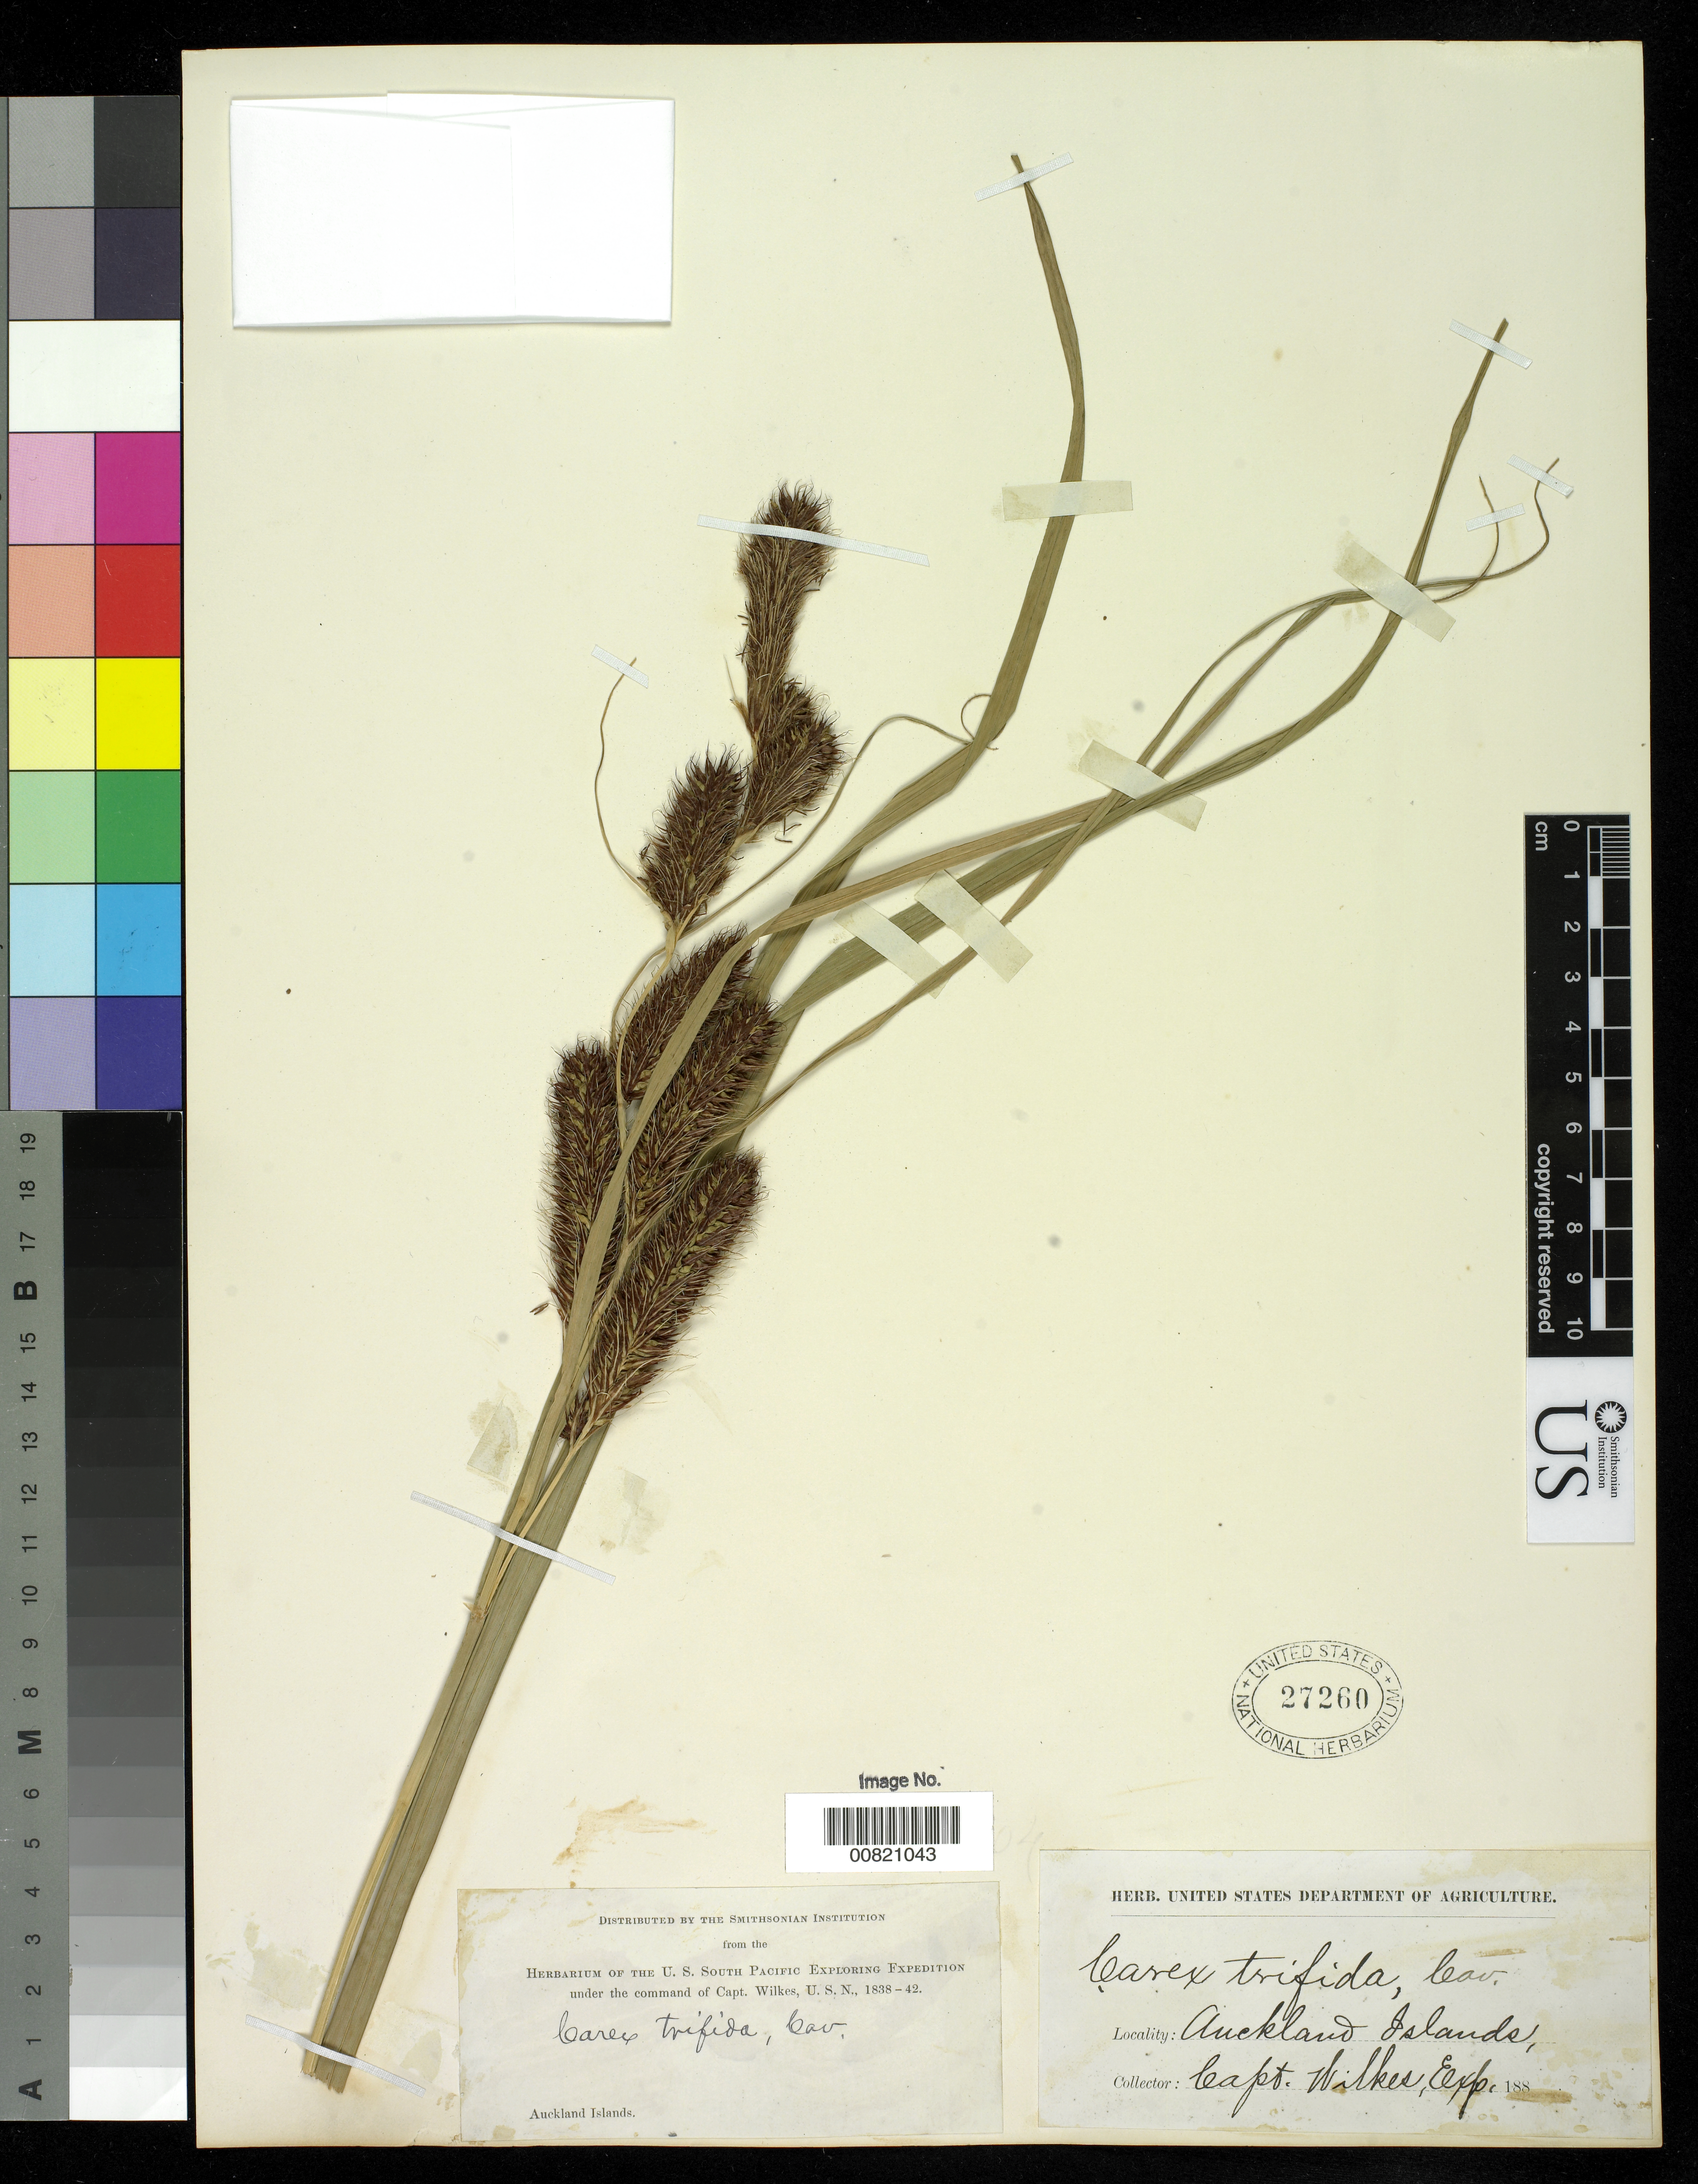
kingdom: Plantae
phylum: Tracheophyta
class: Liliopsida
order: Poales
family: Cyperaceae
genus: Carex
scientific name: Carex trifida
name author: Cav.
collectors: Wilkes Explor. Exped.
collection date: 1838/1842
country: New Zealand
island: Auckland Islands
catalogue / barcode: US 27260